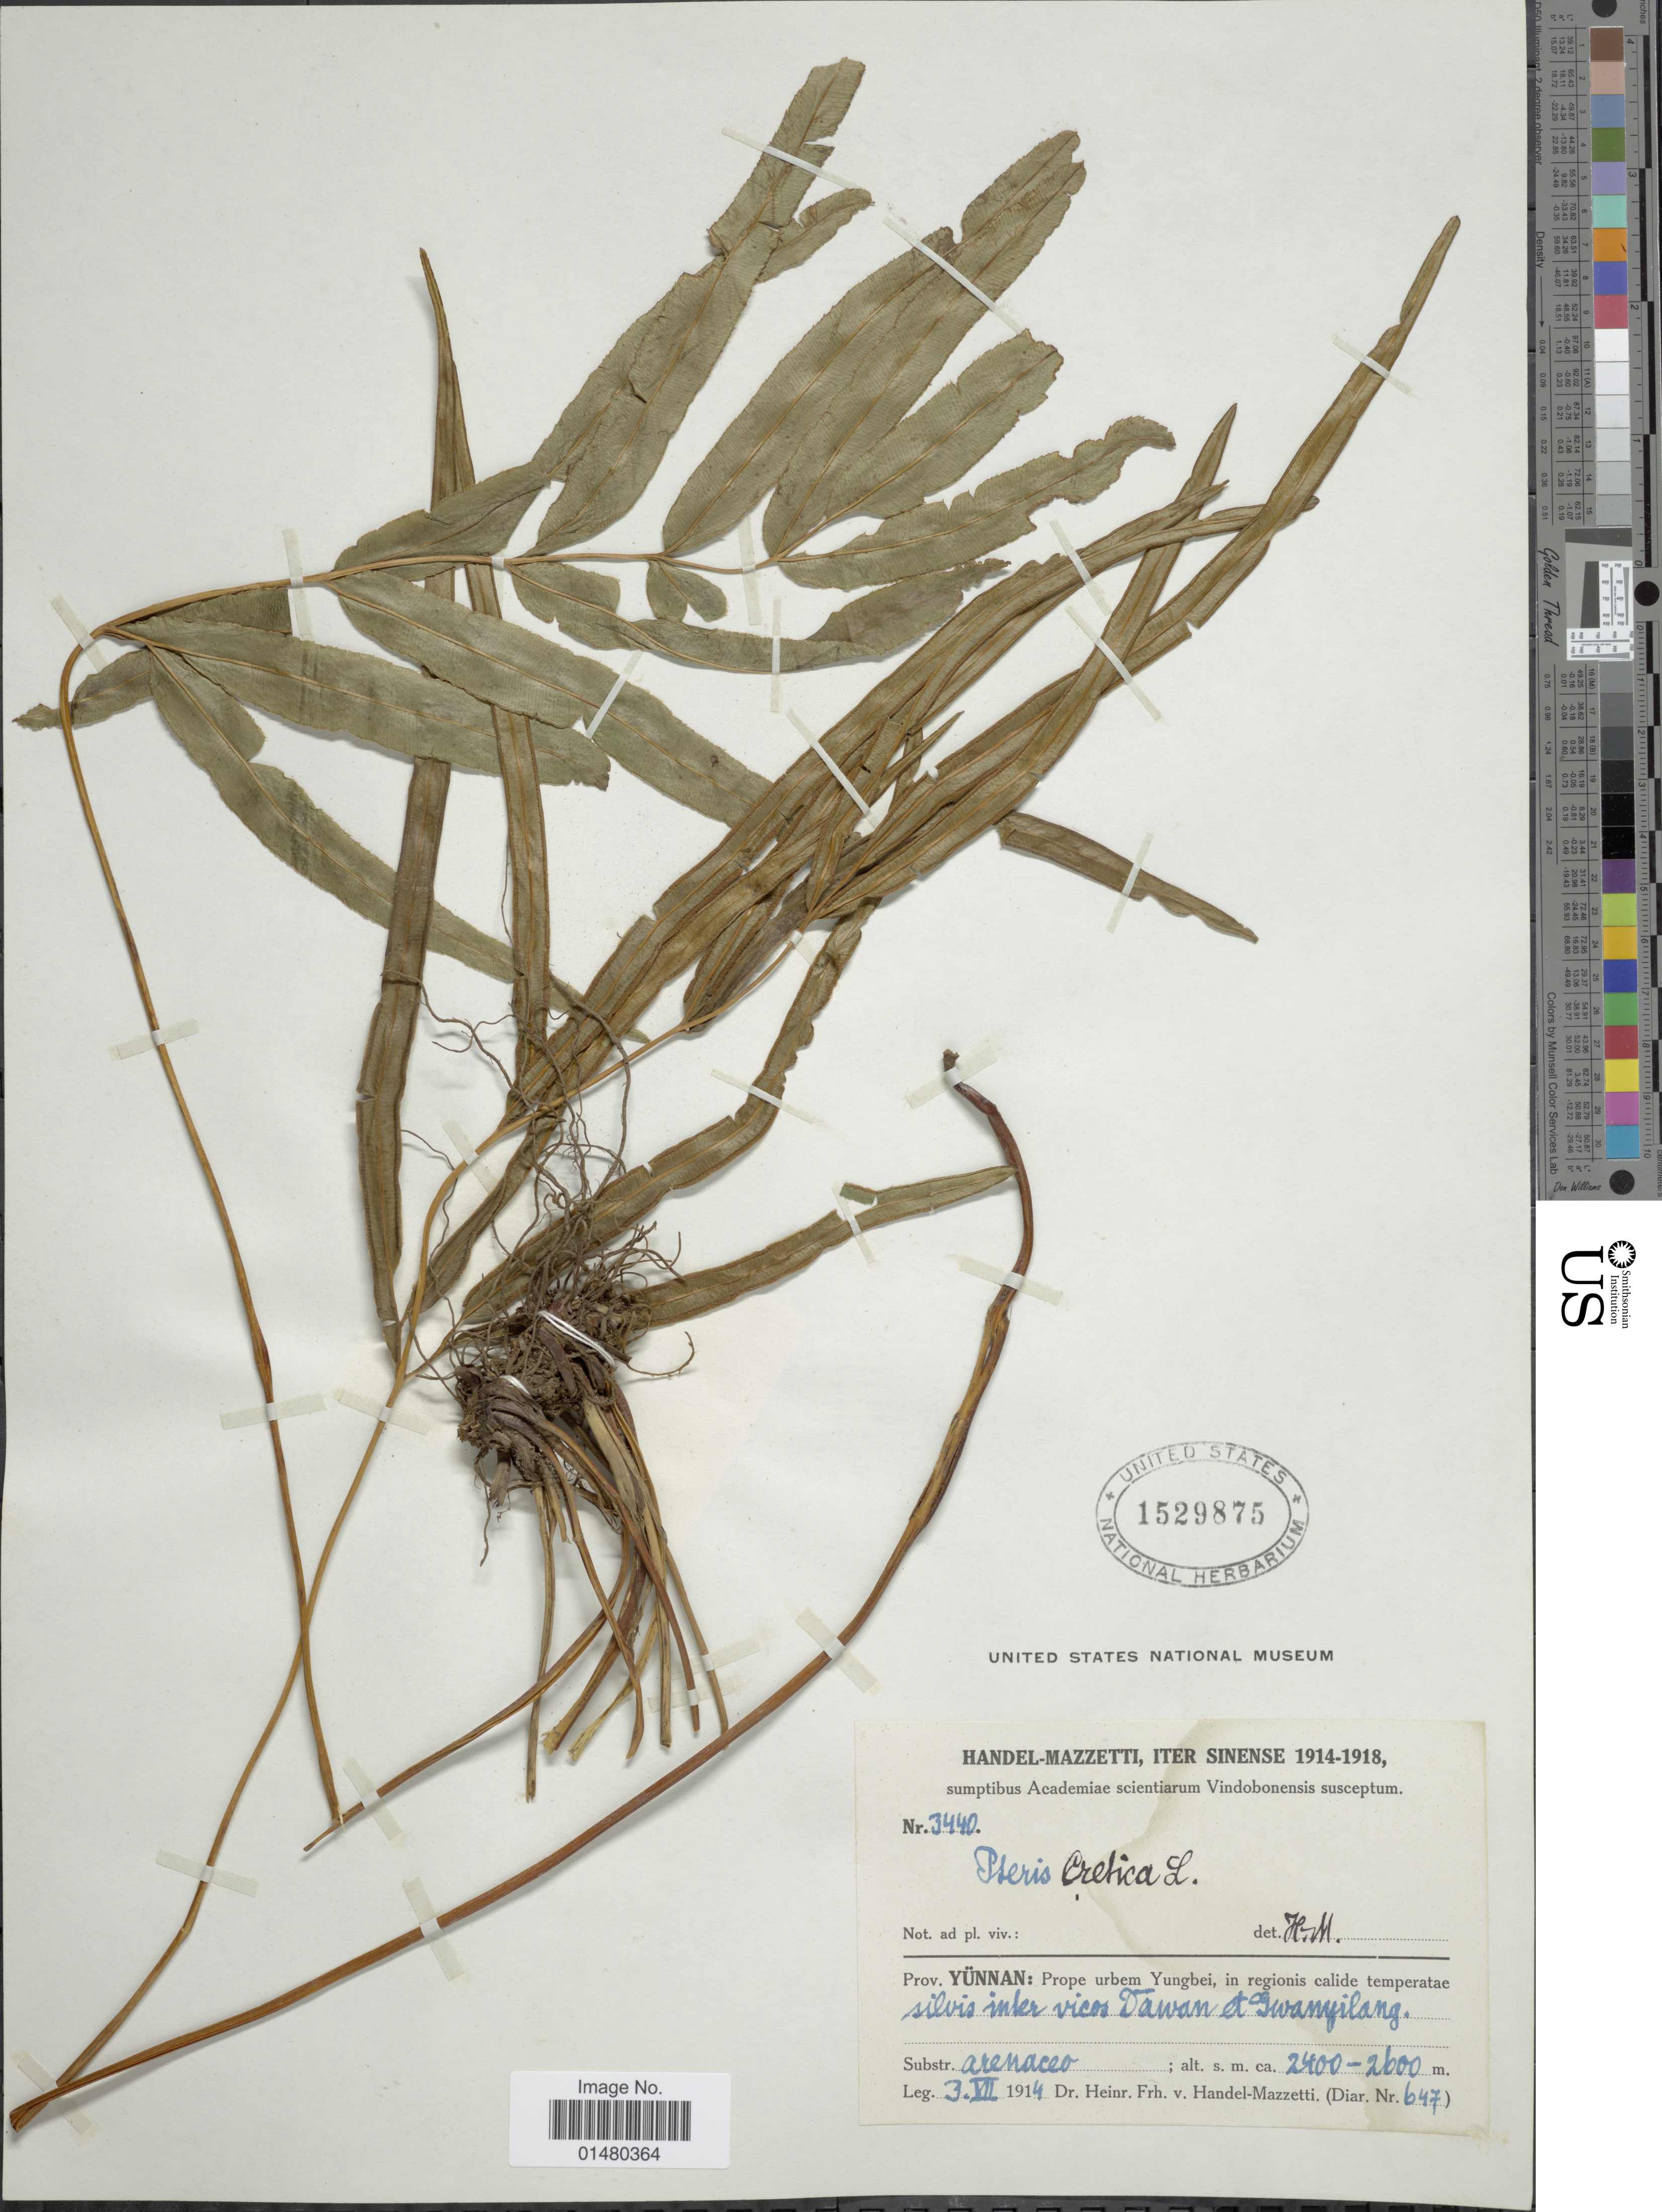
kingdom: Plantae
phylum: Tracheophyta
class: Polypodiopsida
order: Polypodiales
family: Pteridaceae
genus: Pteris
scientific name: Pteris cretica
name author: L.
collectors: H. Handel-Mazzetti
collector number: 647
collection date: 1914-12-03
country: China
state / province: Yunnan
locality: Prope urbem Yungbei, in regionis alide teperatae silvis inter vicos Dawan et Gwanyilang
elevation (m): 2400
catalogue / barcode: US 1529875